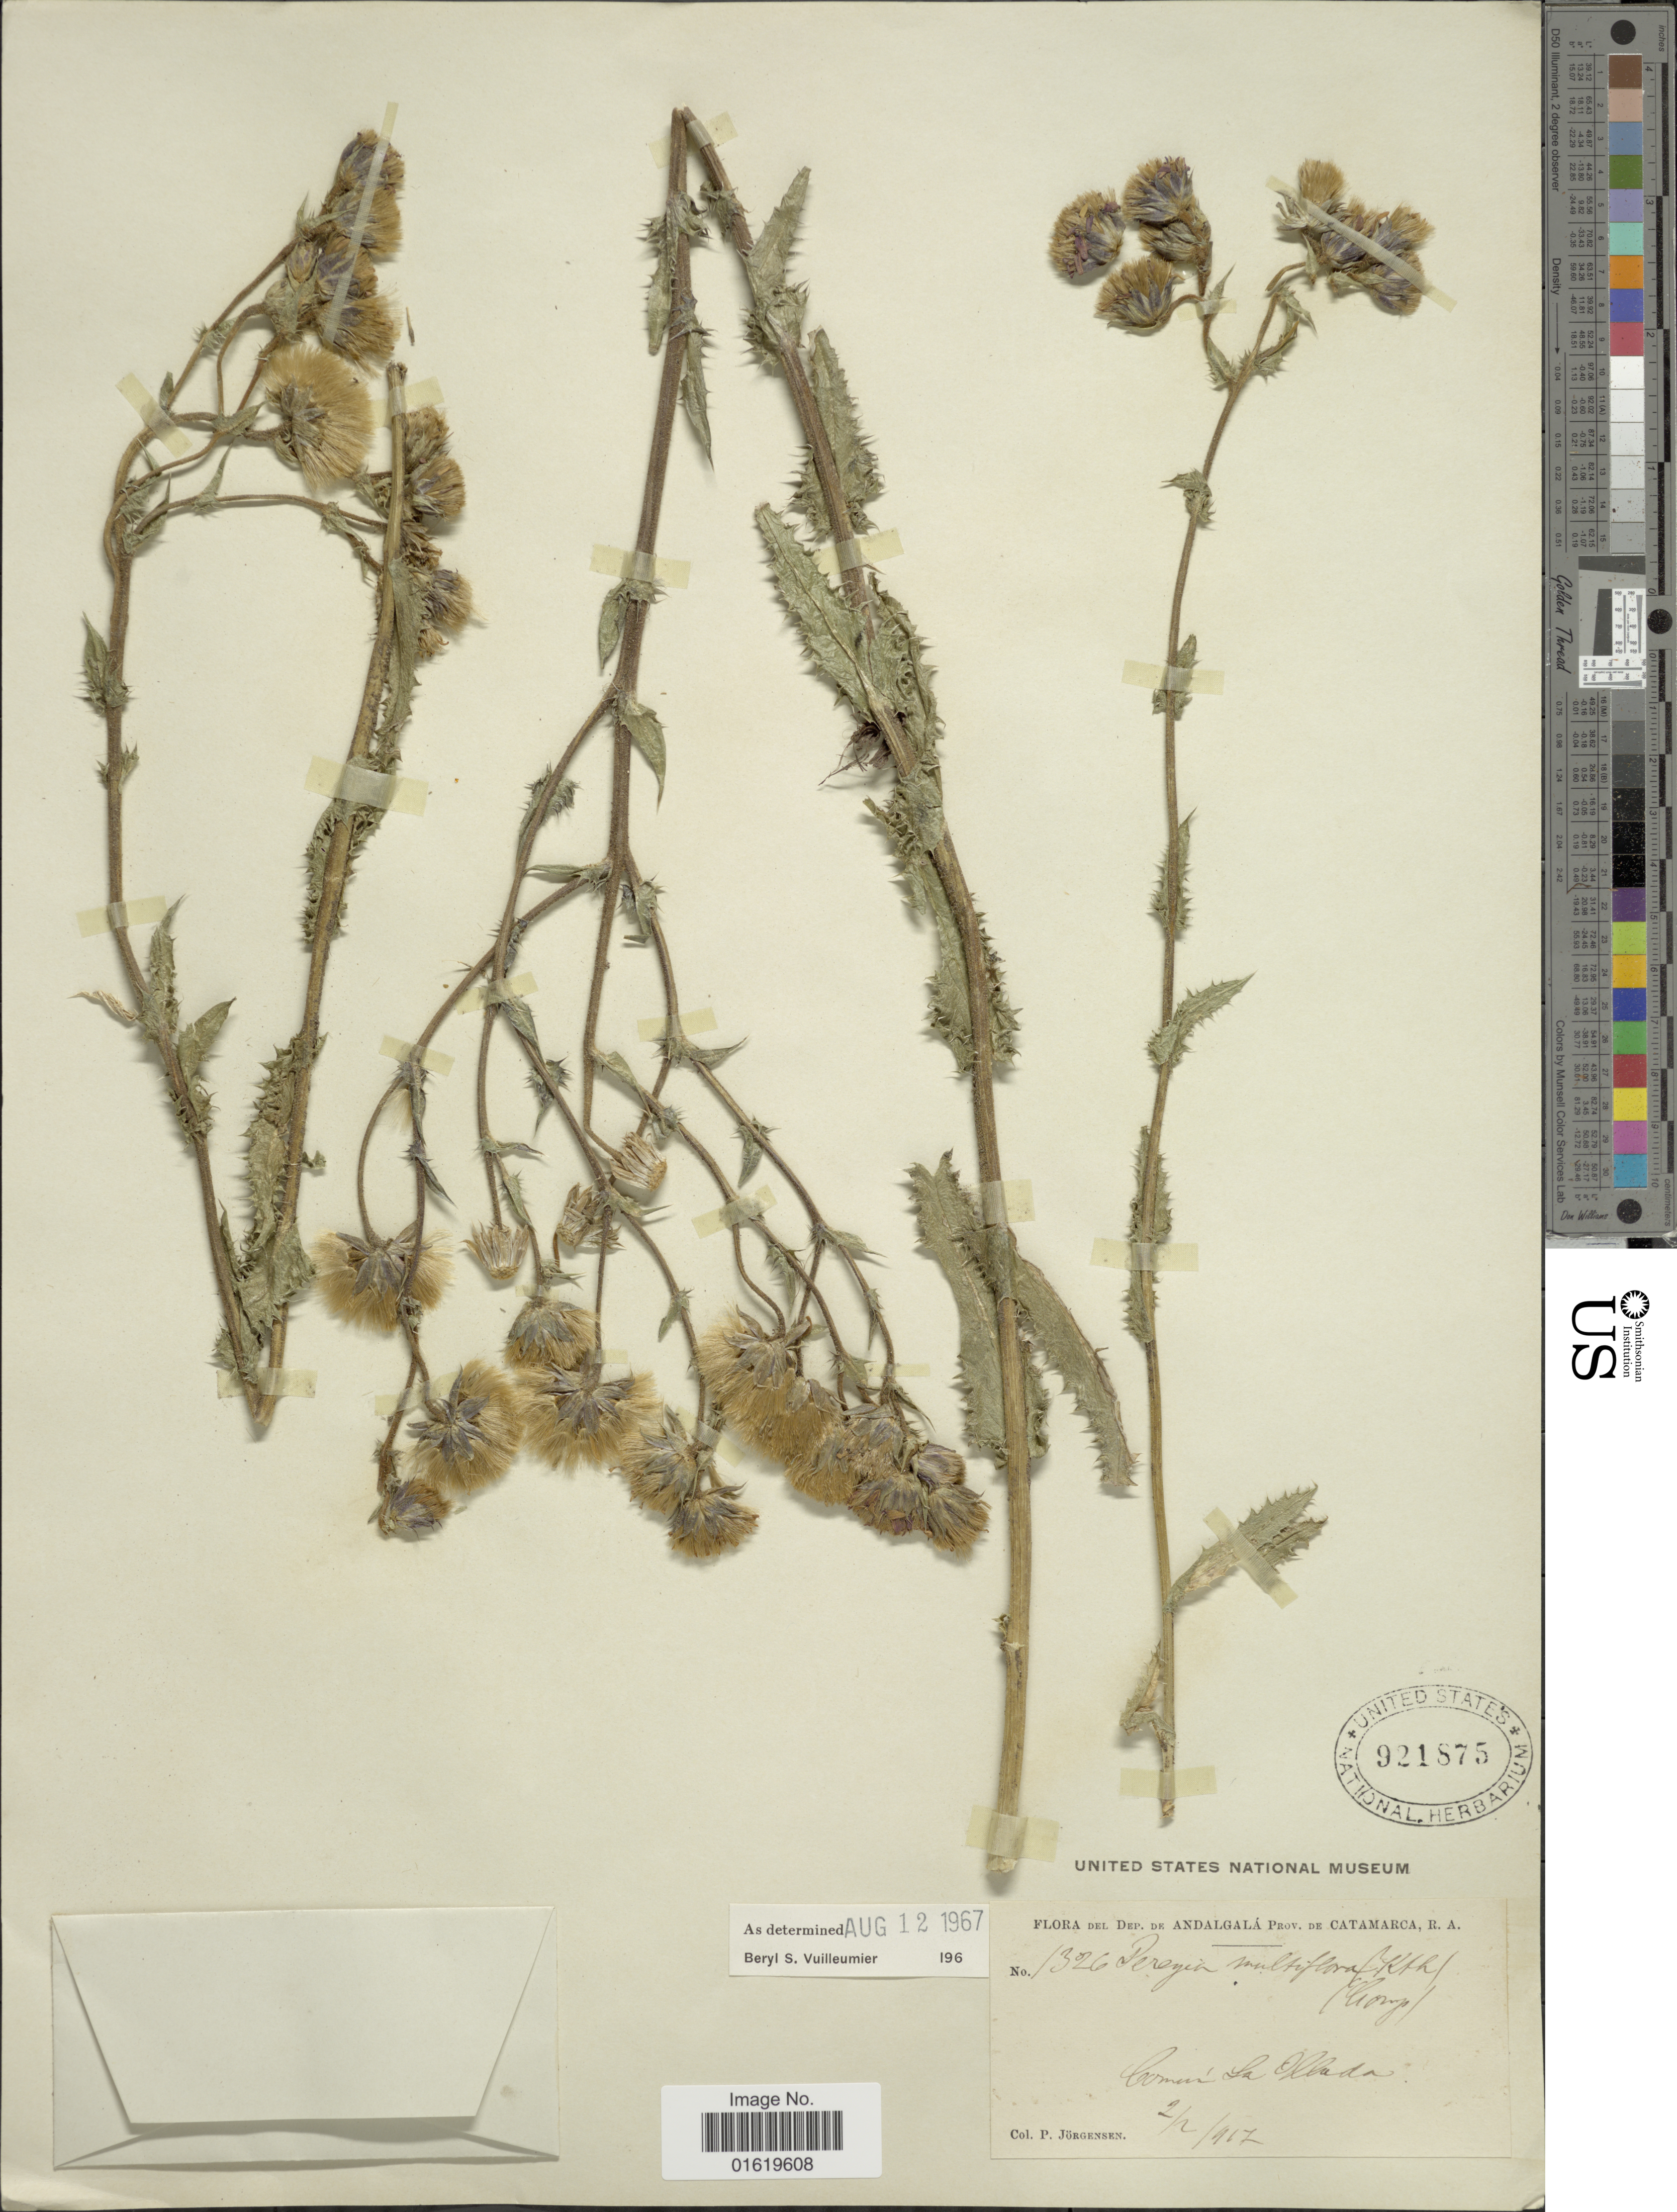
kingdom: Plantae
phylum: Tracheophyta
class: Magnoliopsida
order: Asterales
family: Asteraceae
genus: Perezia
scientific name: Perezia multiflora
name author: Less.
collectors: P. Jörgensen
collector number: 1326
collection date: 1917-02-02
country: Argentina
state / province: Catamarca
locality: La Ollada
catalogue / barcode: US 921875